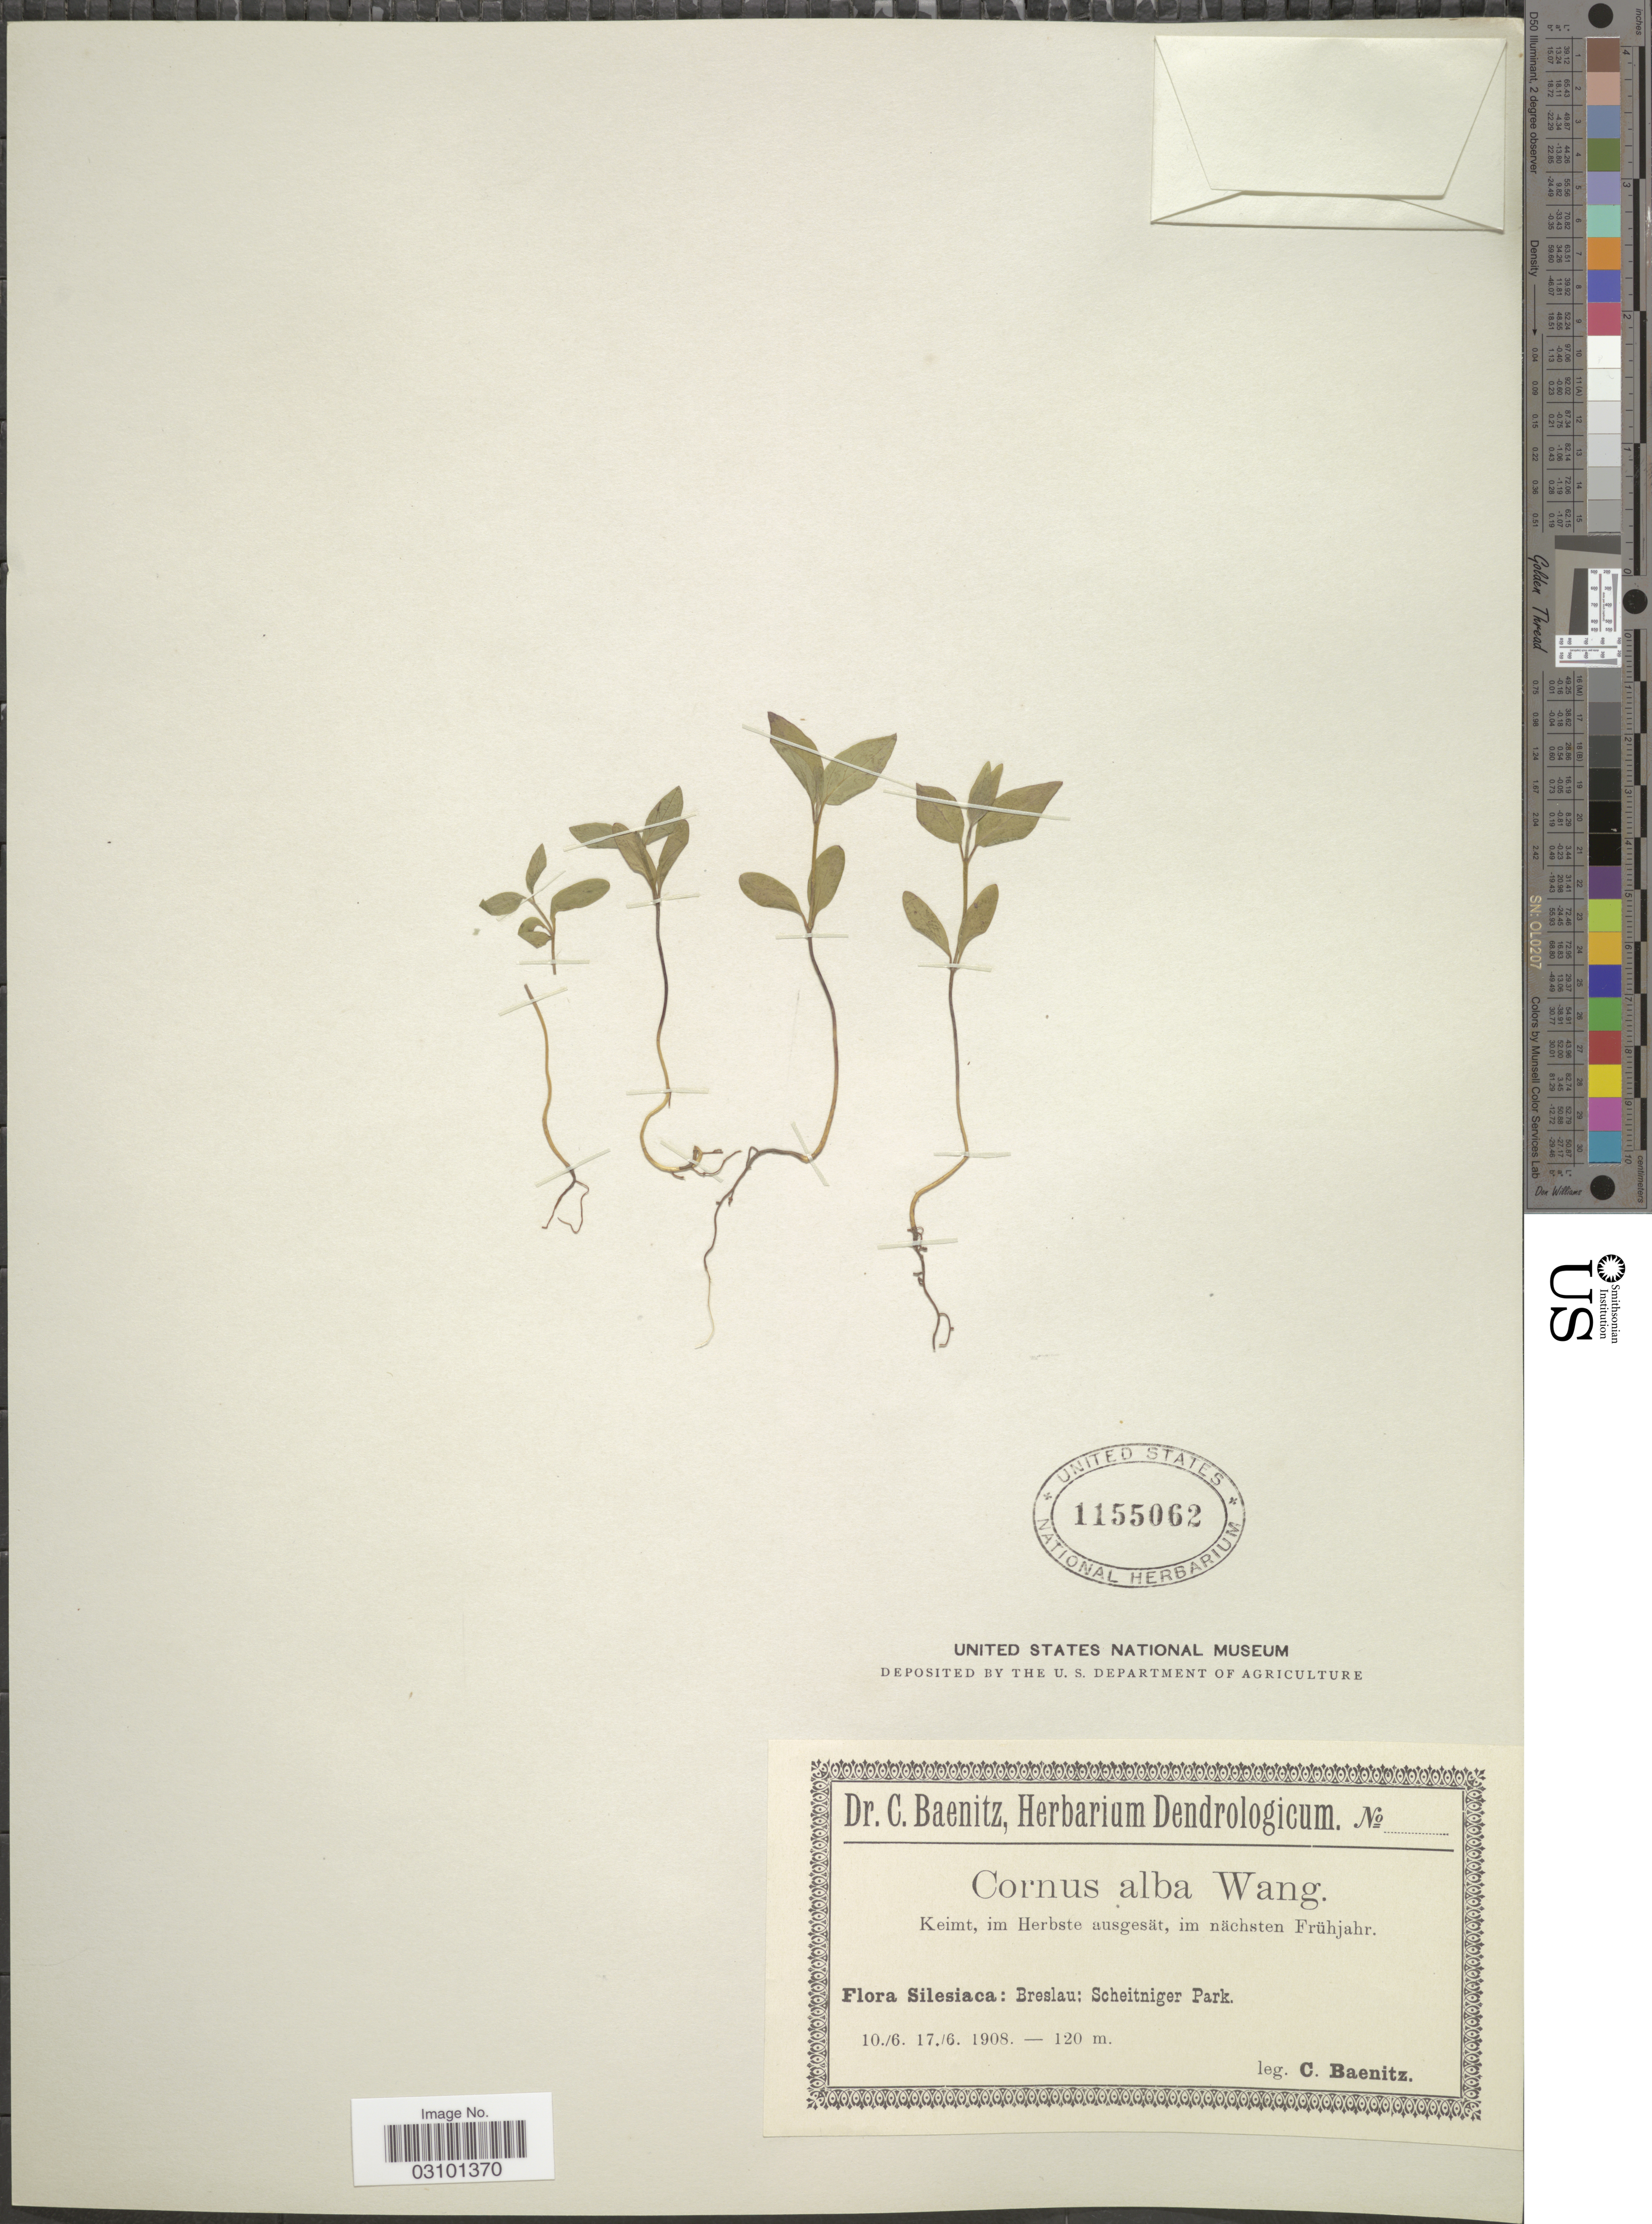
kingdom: Plantae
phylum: Tracheophyta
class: Magnoliopsida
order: Cornales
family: Cornaceae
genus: Cornus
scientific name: Cornus alba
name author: L.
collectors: C. G. Baenitz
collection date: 1908-06-10/1908-06-17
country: Poland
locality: Silesiaca: Breslau: Scheitniger Park.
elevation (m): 120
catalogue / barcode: US 1155062